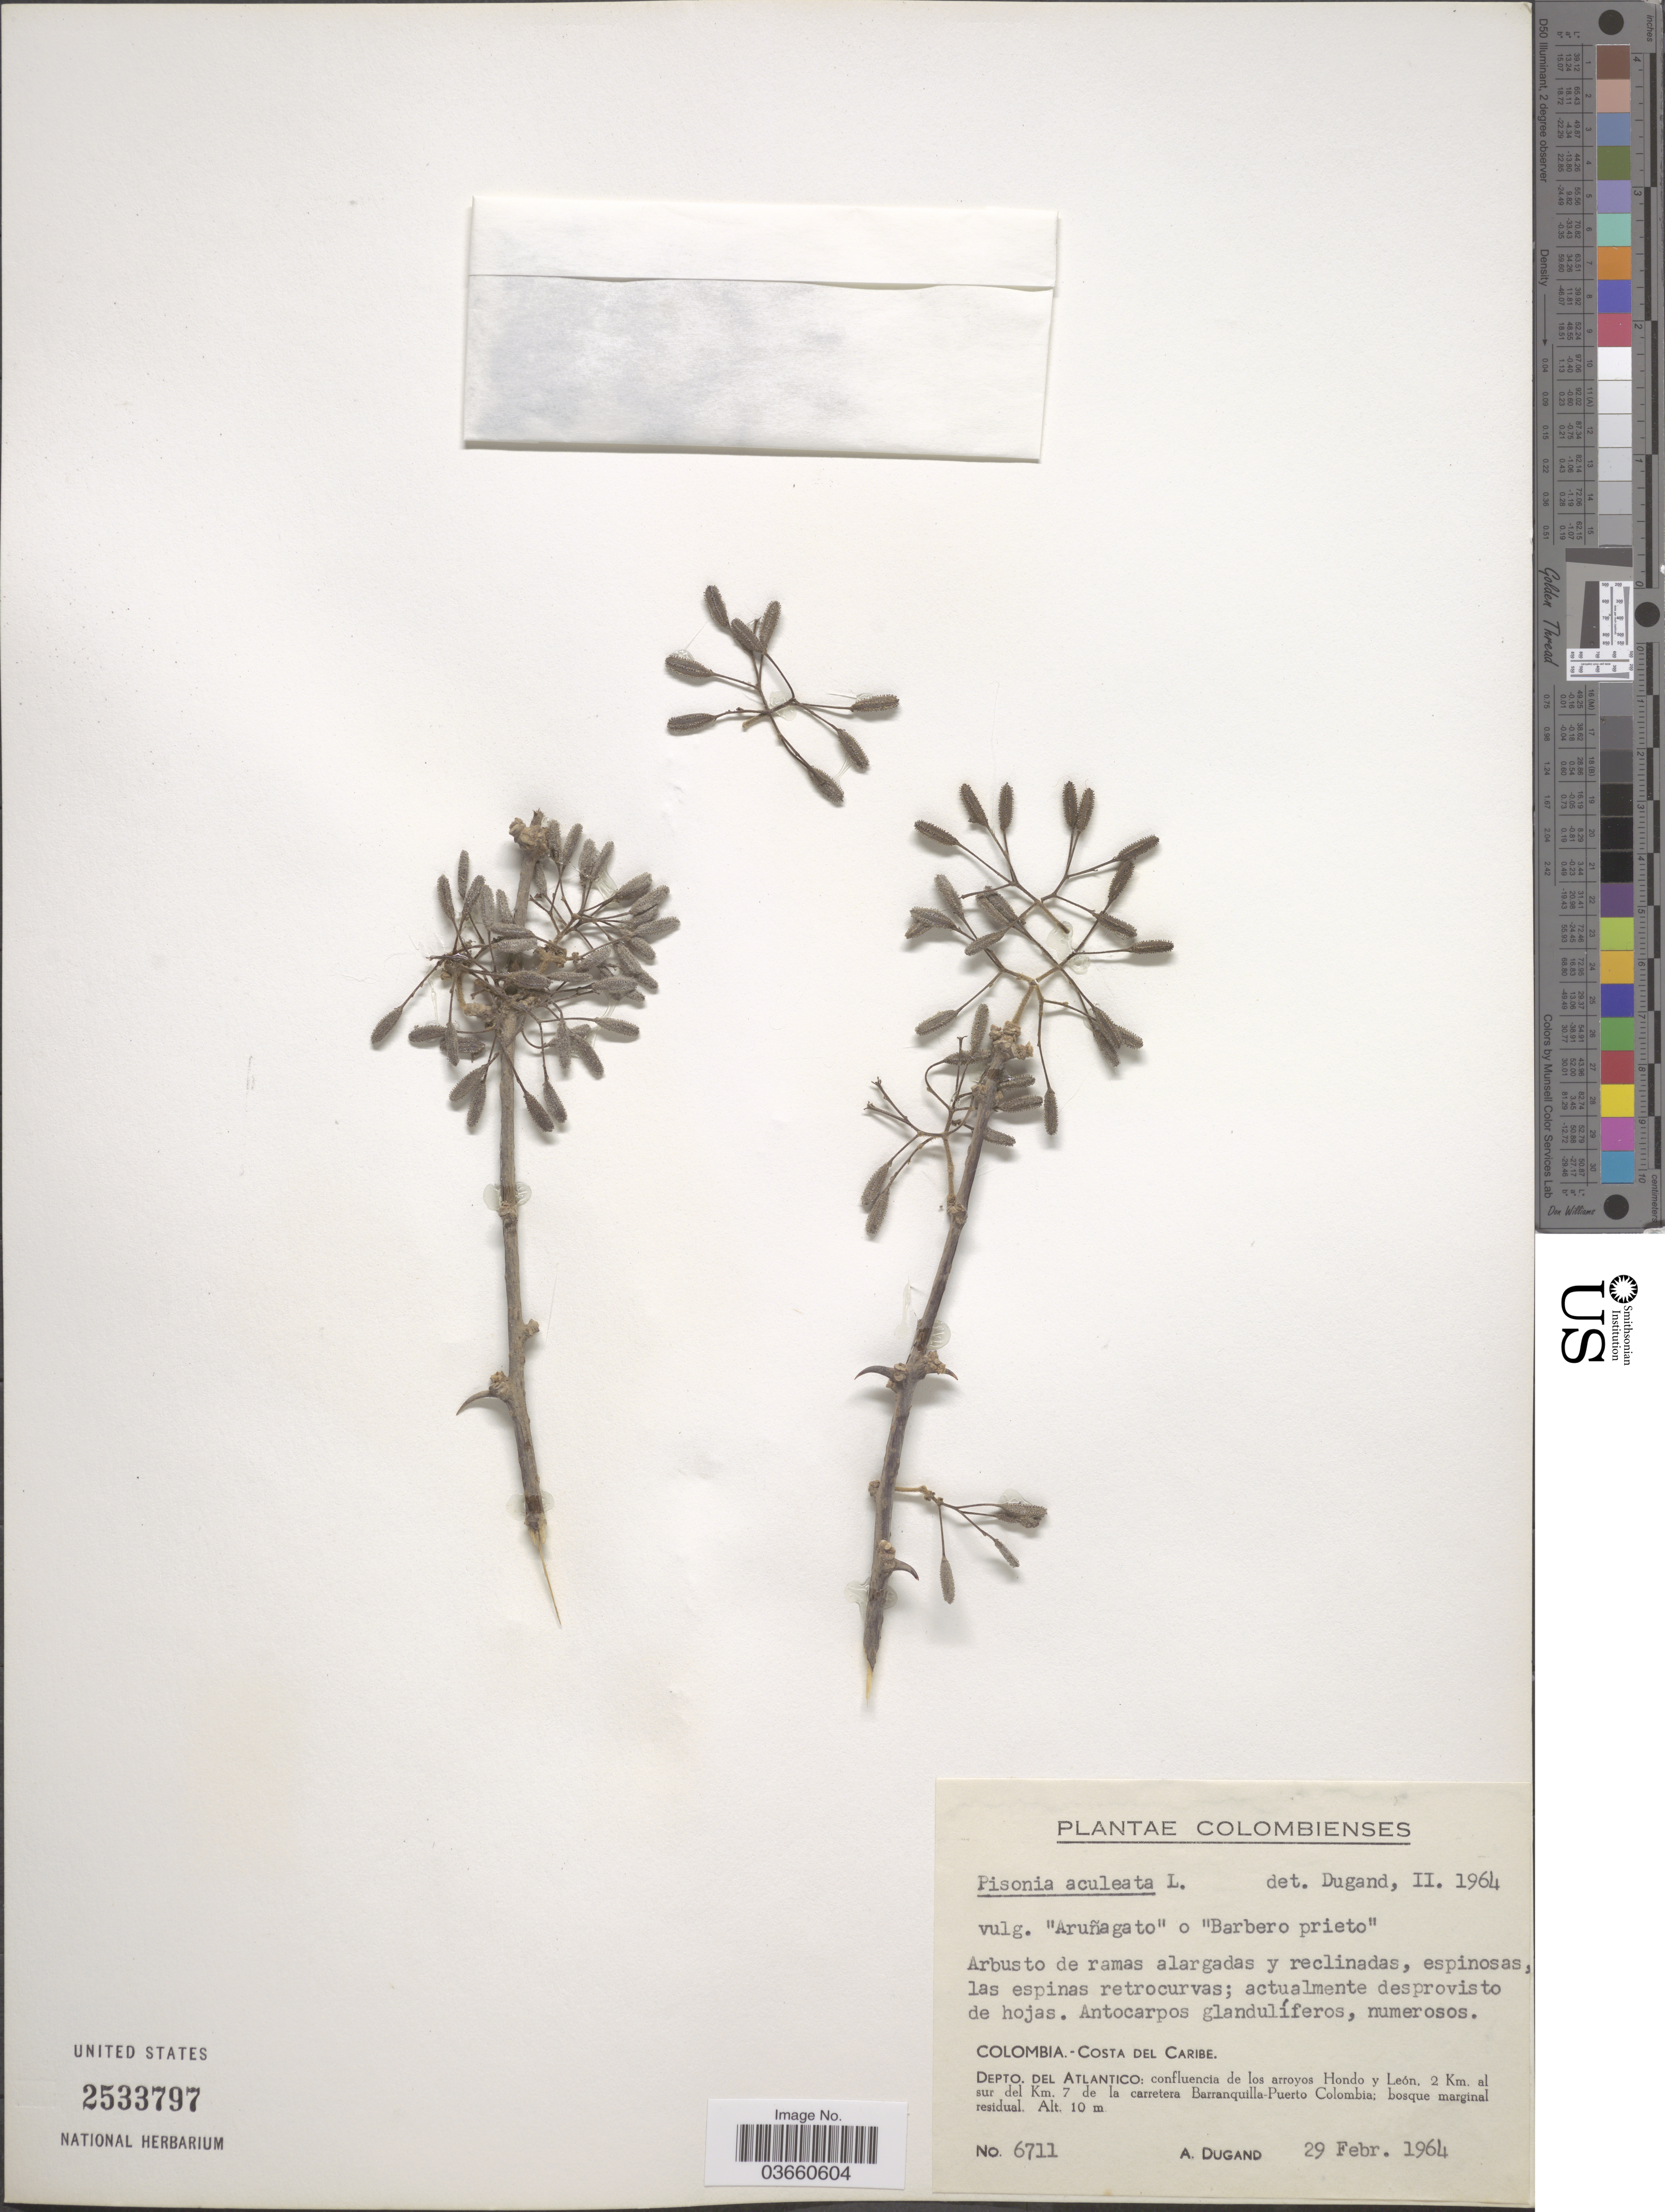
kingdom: Plantae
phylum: Tracheophyta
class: Magnoliopsida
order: Caryophyllales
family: Nyctaginaceae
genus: Pisonia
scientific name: Pisonia aculeata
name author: L.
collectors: A. Dugand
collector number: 6711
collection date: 1964-02-29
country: Colombia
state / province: Atlántico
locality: Costa del Caribe. Depto. del Atlantico: confluencia de los arroyos Hondo y León. 2 Km. al sur del Km. 7 de la carretera Barranquilla-Puerto Colombia.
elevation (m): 10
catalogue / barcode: US 2533797